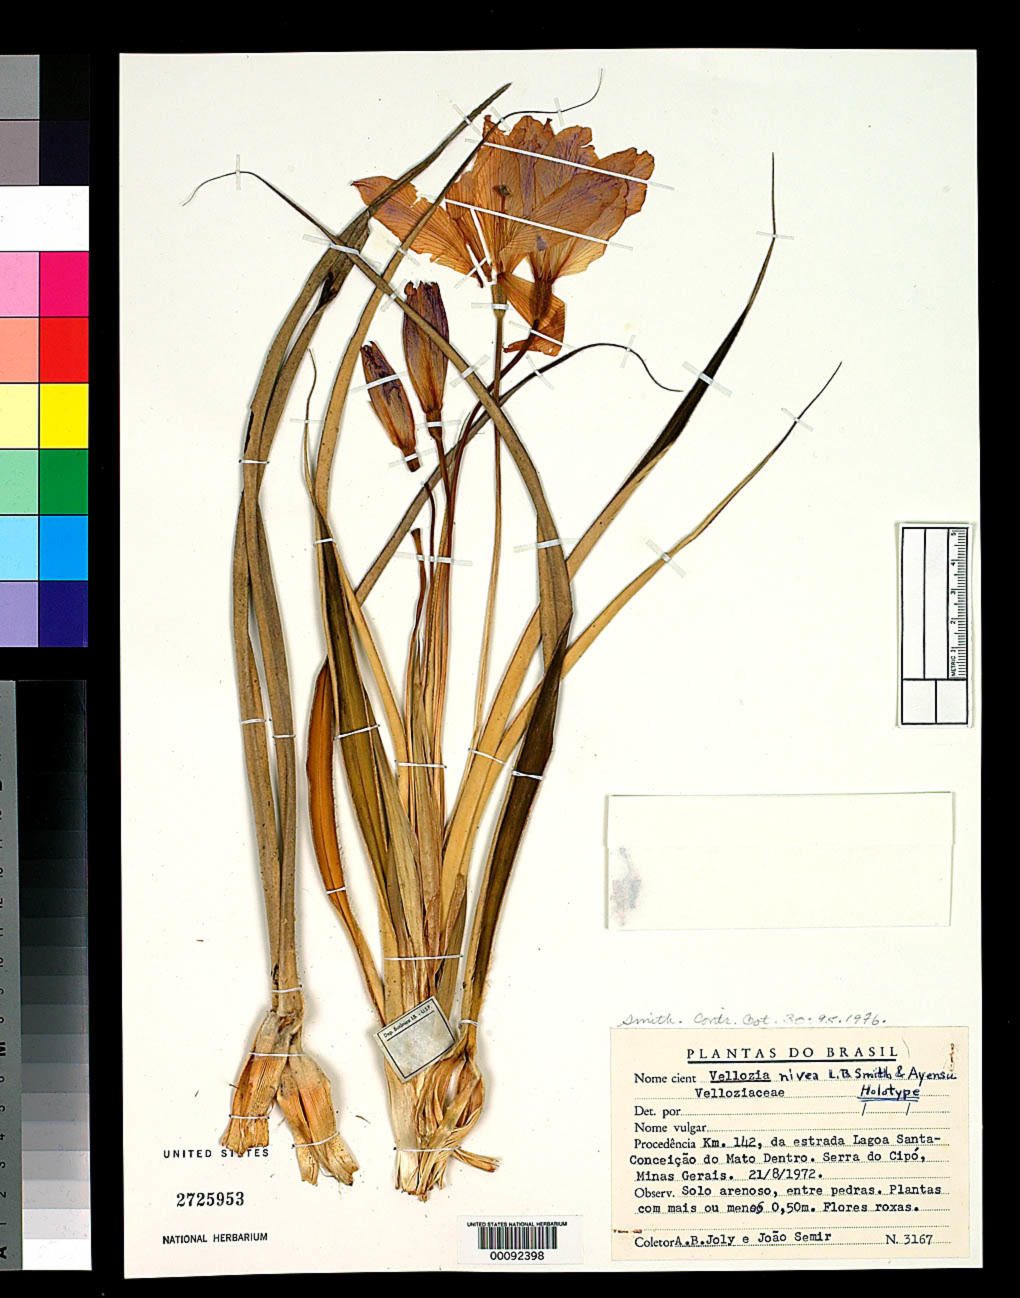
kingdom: Plantae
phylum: Tracheophyta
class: Liliopsida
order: Pandanales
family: Velloziaceae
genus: Vellozia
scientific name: Vellozia nivea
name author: L.B. Sm. & Ayensu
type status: Holotype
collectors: A. Joly & J. Semir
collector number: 3167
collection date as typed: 21 Aug 1972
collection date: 1972-08-21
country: Brazil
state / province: Minas Gerais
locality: Lagoa Santa to Conceicao do Mata Dentro, Serra do Cipo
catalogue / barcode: US 2725953